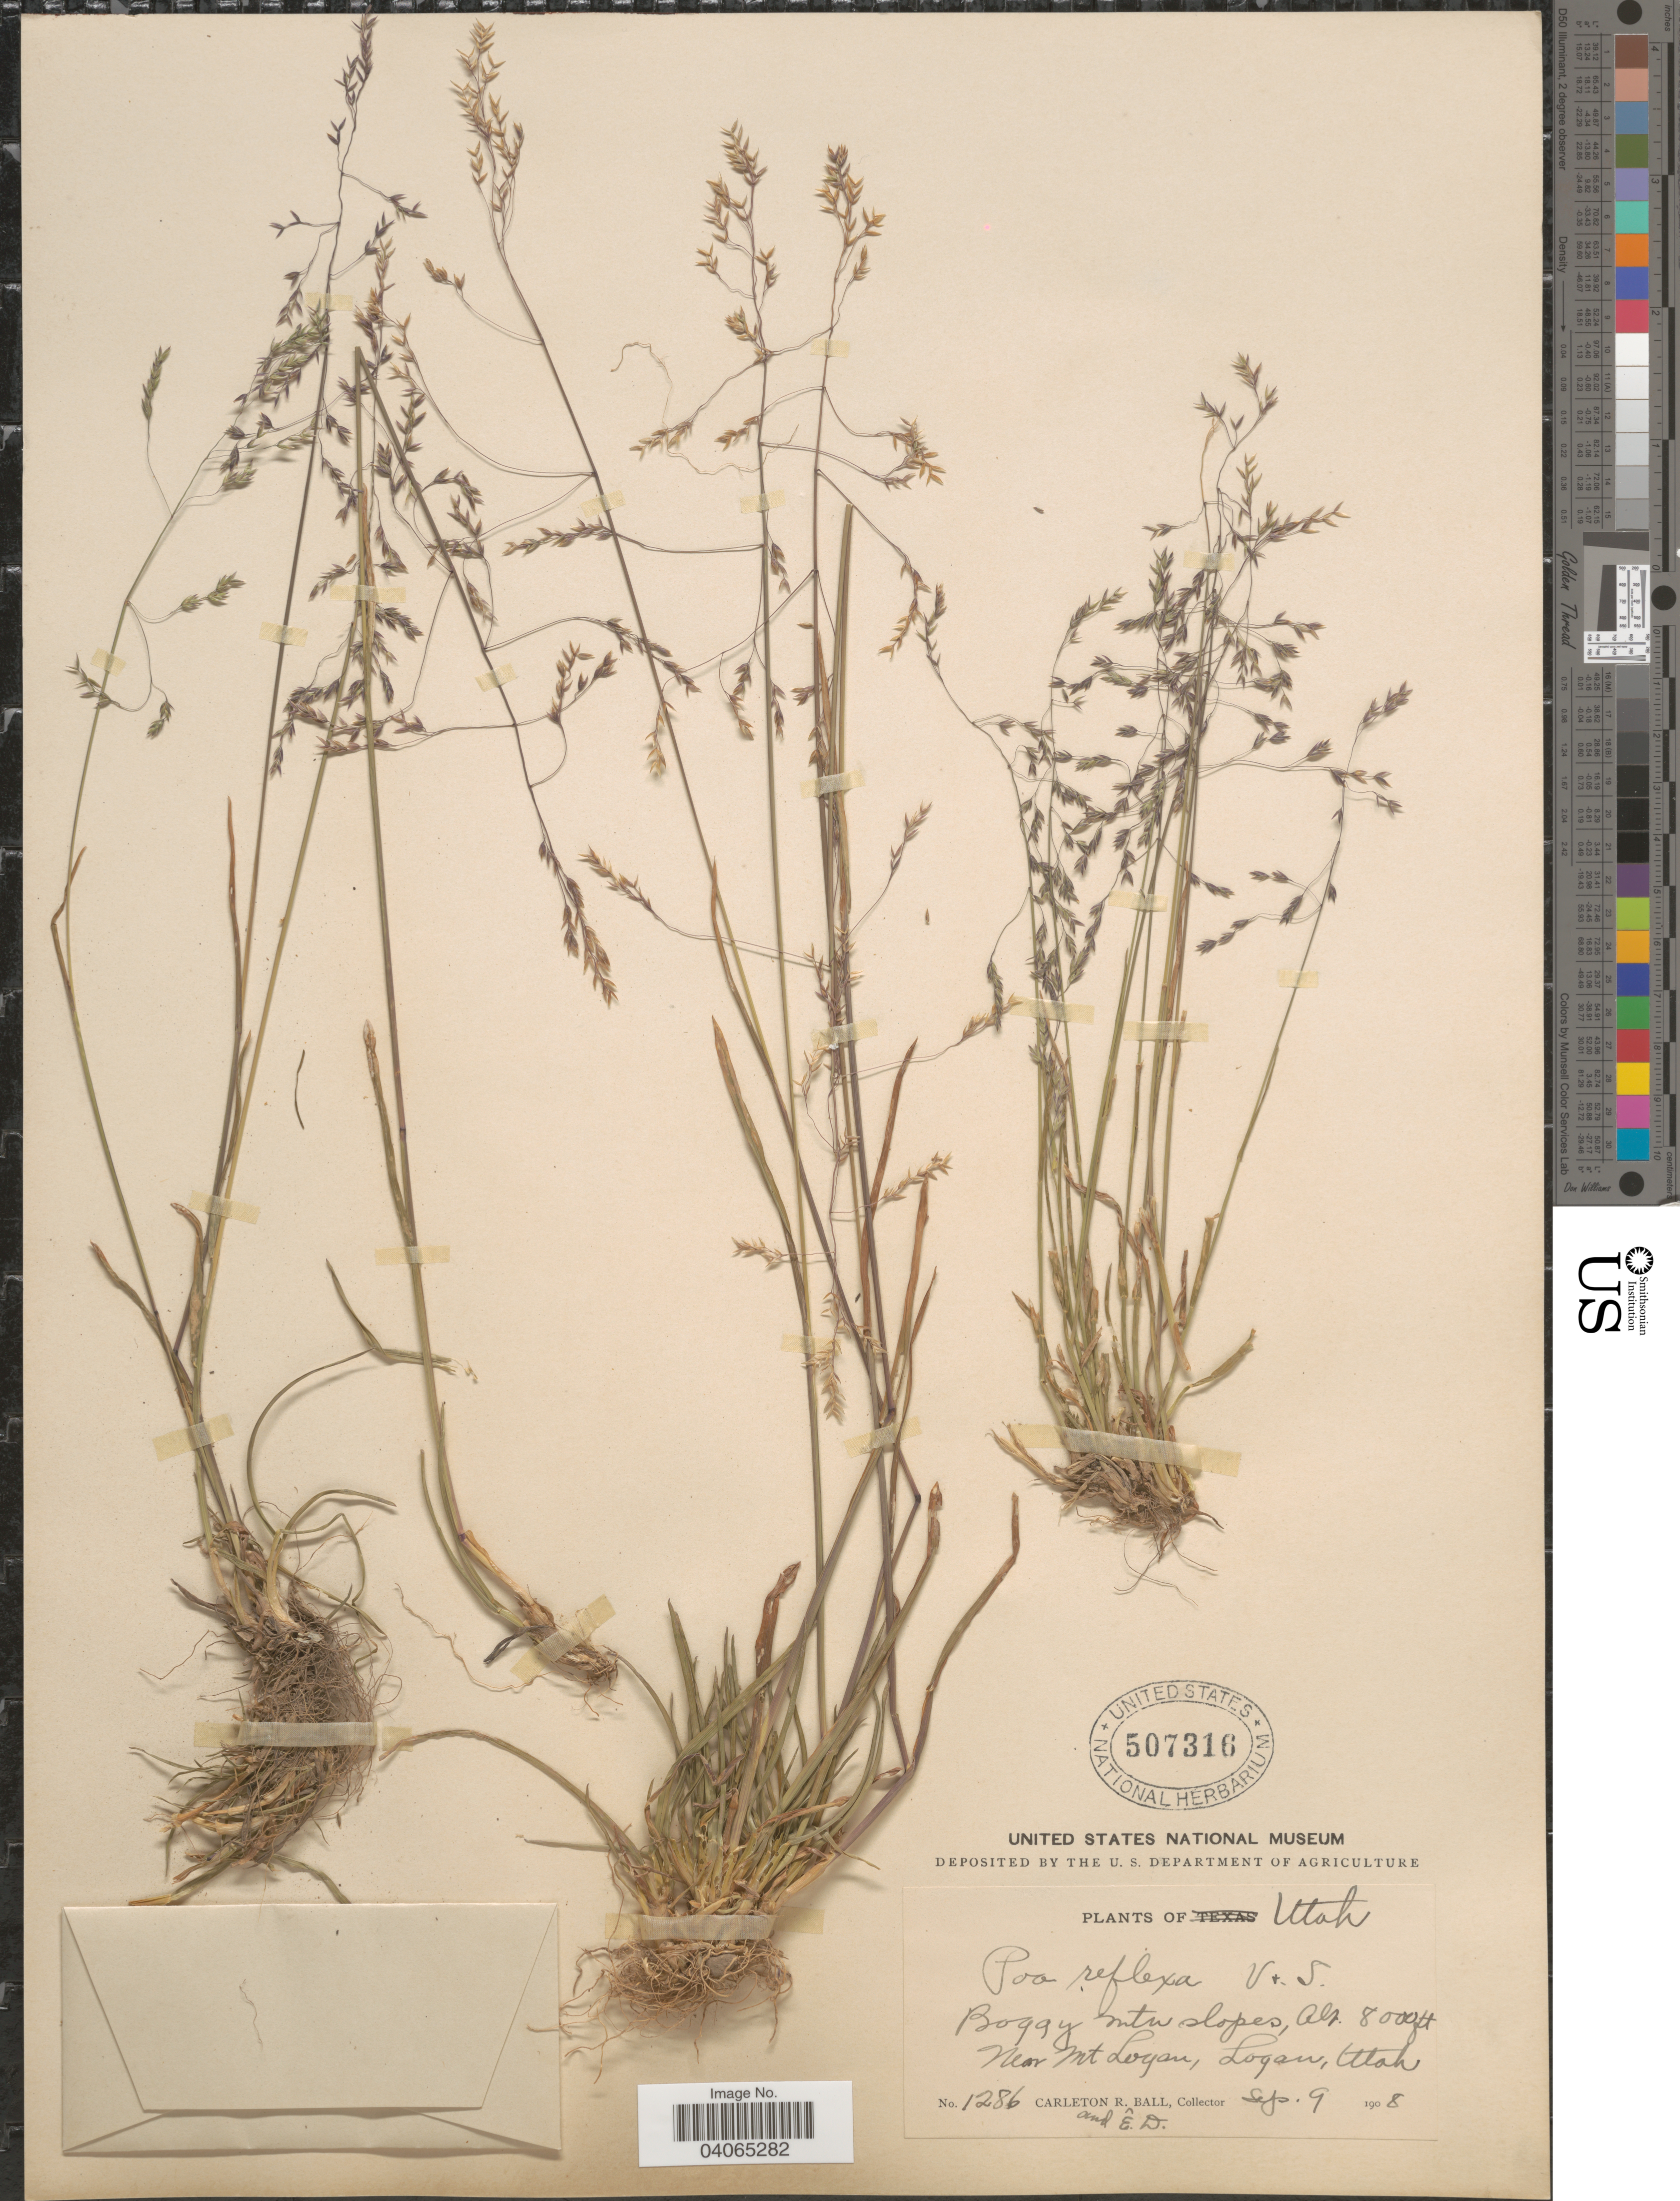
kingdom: Plantae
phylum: Tracheophyta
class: Liliopsida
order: Poales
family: Poaceae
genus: Poa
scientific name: Poa reflexa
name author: Vasey & Scribn.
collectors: C. R. Ball & E. Ball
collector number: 1286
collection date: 1908-09-09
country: United States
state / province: Utah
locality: Boggy mtn slopes, Near Mt Logan, Logan.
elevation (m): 2438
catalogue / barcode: US 507316